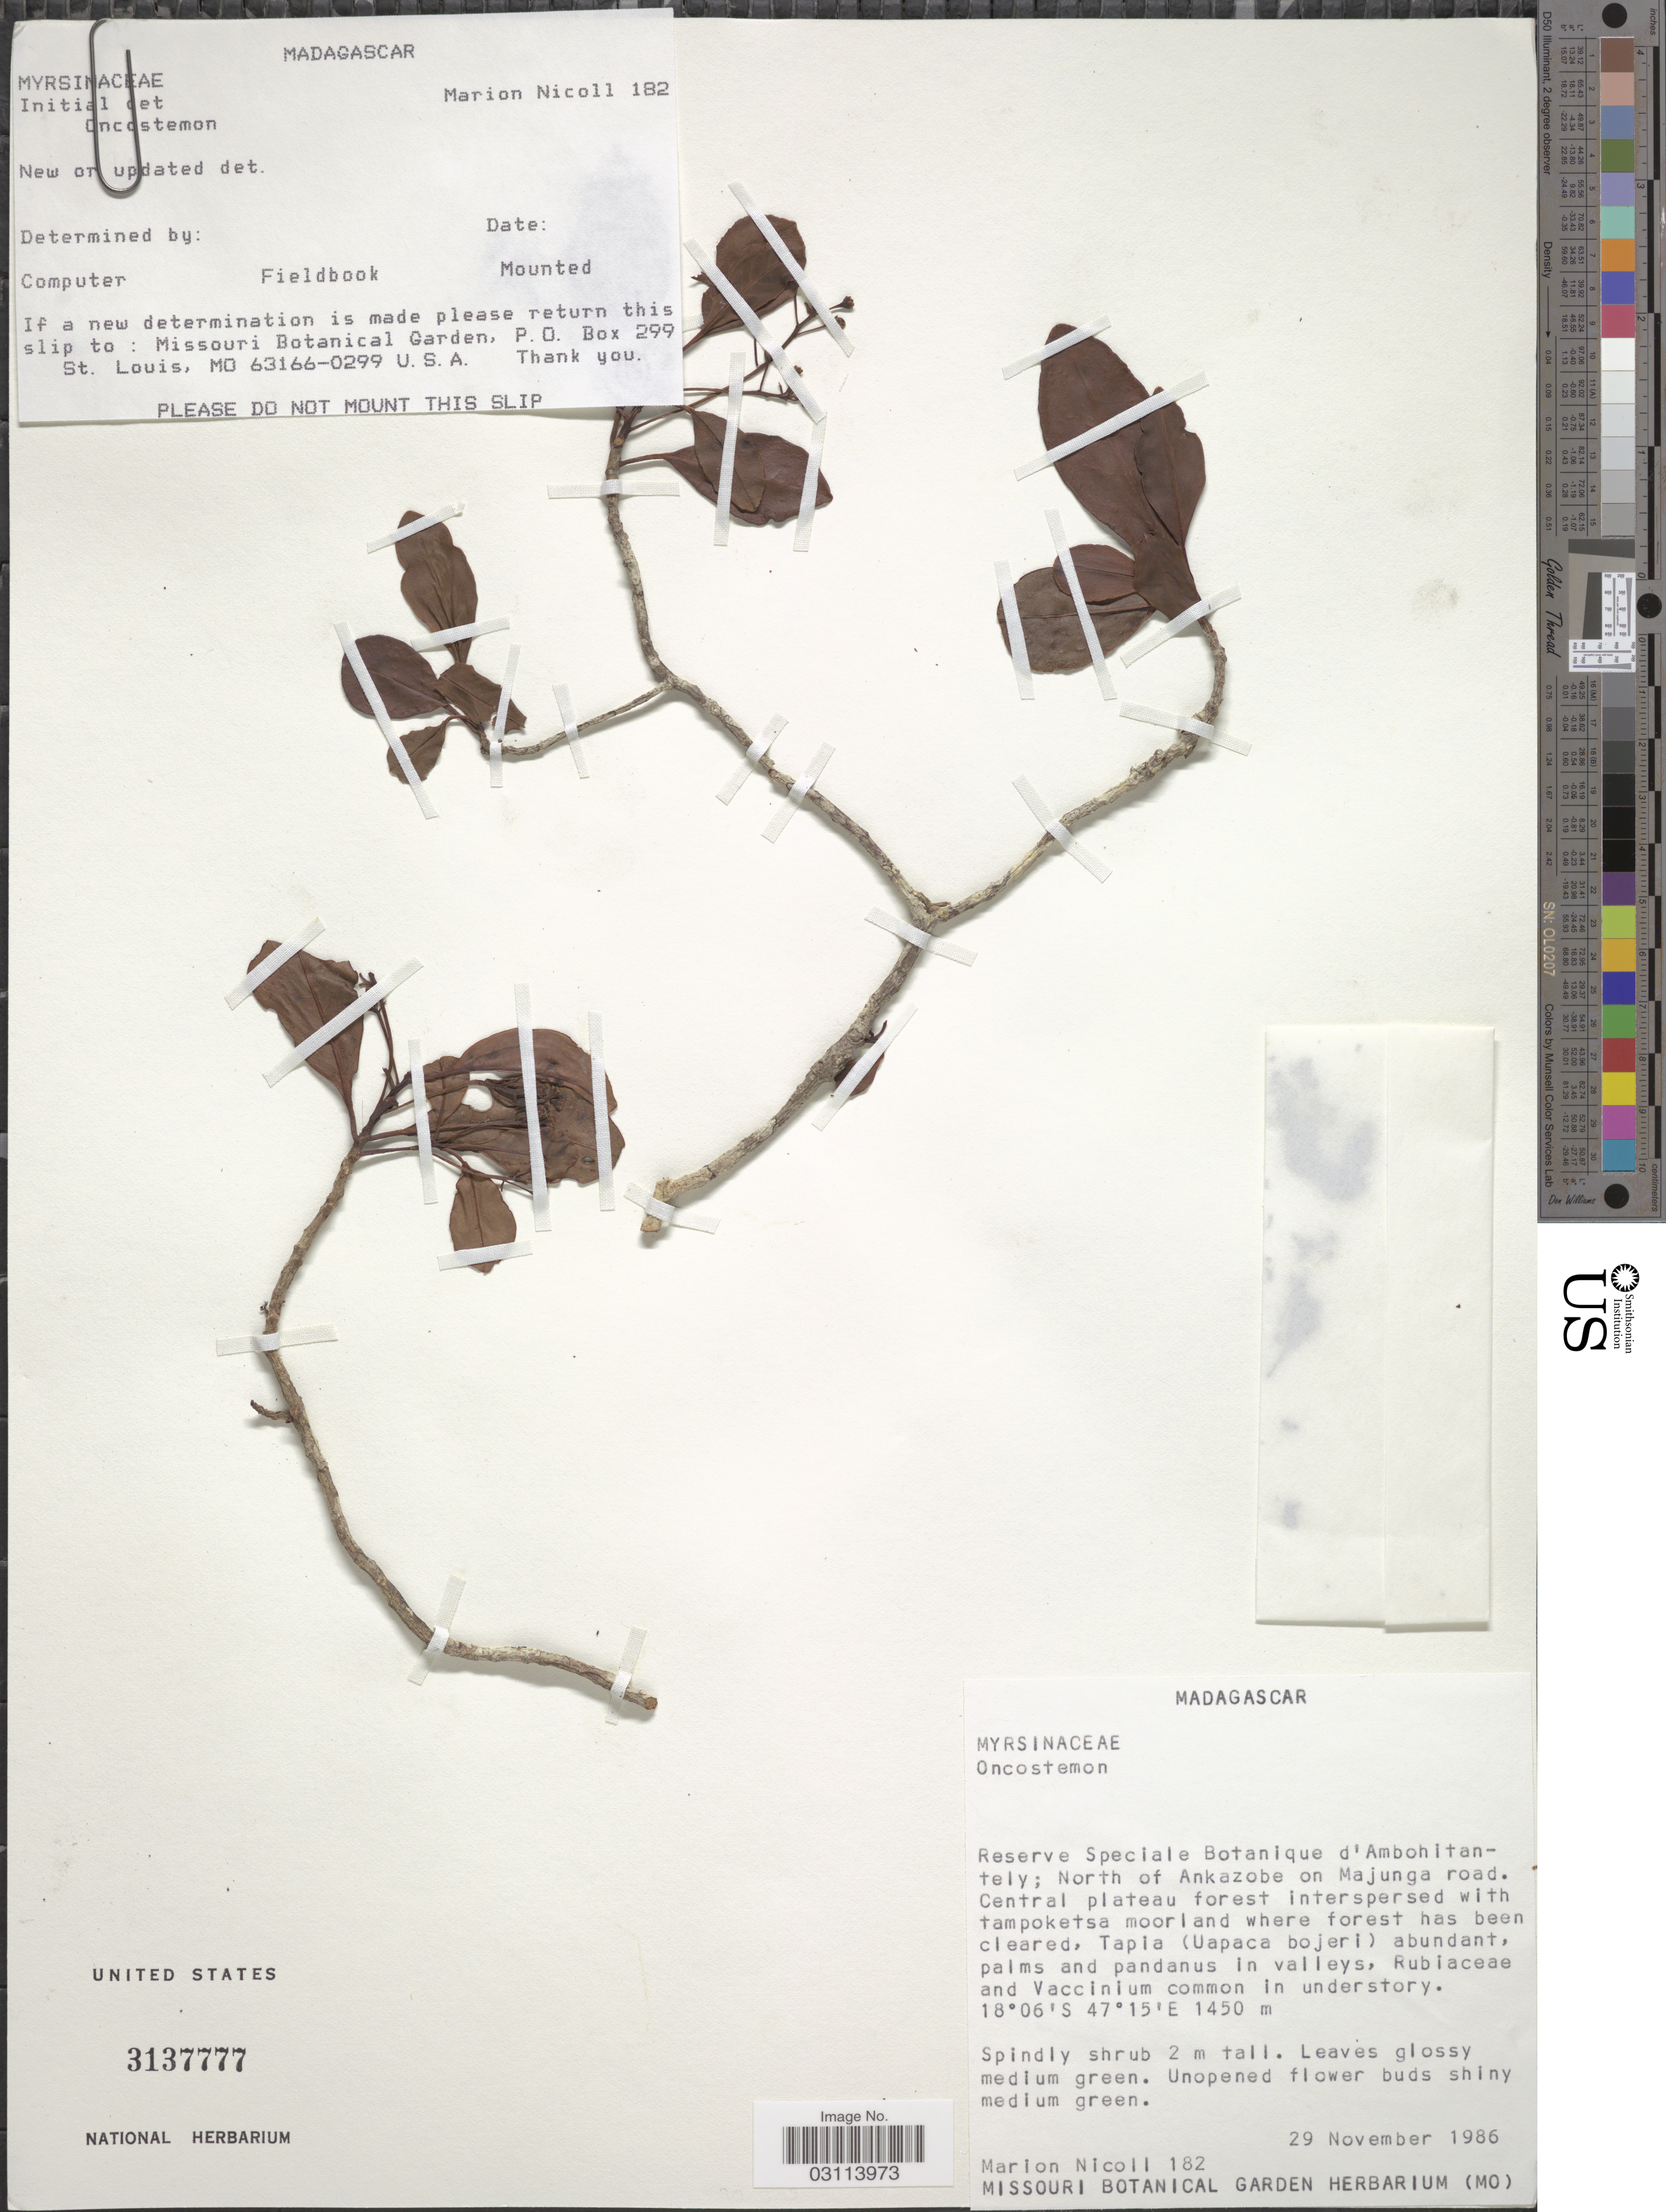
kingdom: Plantae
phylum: Tracheophyta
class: Magnoliopsida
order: Ericales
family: Primulaceae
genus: Oncostemon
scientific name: Oncostemon sp.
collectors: M. F. Nicoll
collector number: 182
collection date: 1986-11-29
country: Madagascar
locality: Reserve Speciale Botanique d'Ambohitantely; North of Ankazobe on Majunga road.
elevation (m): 1450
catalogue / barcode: US 3137777